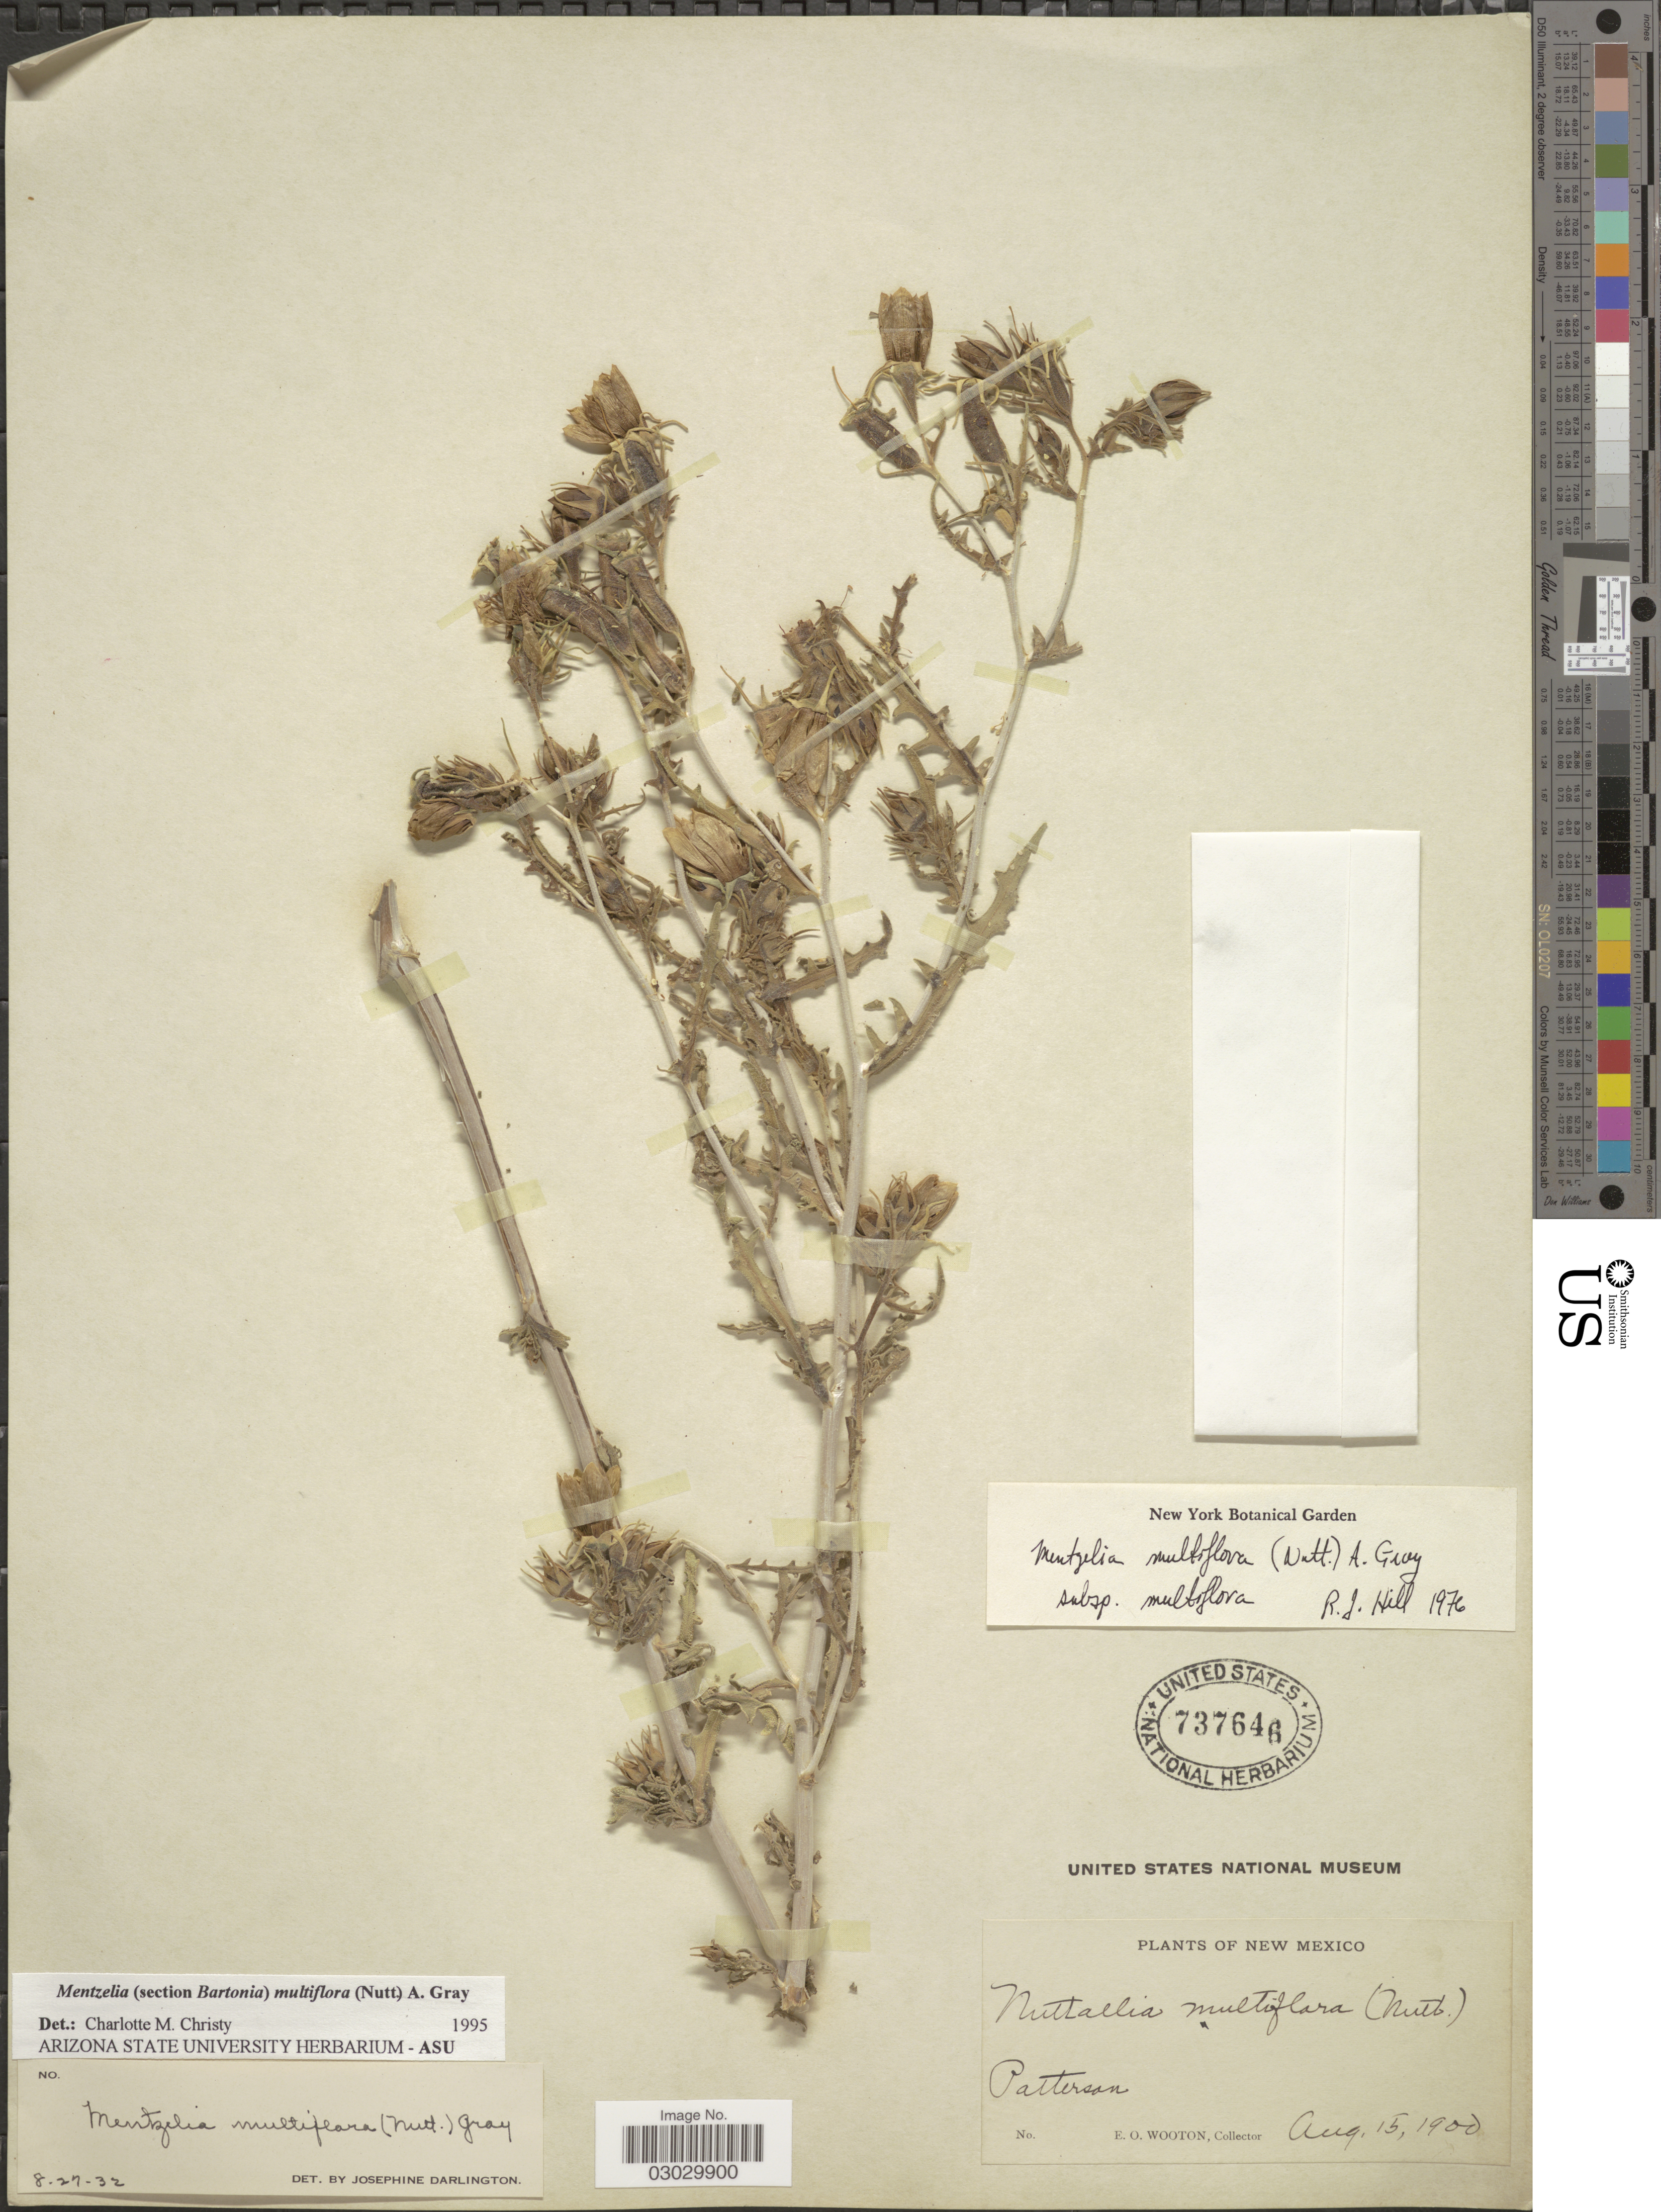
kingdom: Plantae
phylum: Tracheophyta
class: Magnoliopsida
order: Cornales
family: Loasaceae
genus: Mentzelia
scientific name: Mentzelia multiflora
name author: (Nutt.) A. Gray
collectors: E. O. Wooton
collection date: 1900-08-15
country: United States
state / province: New Mexico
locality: Patterson.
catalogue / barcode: US 737646